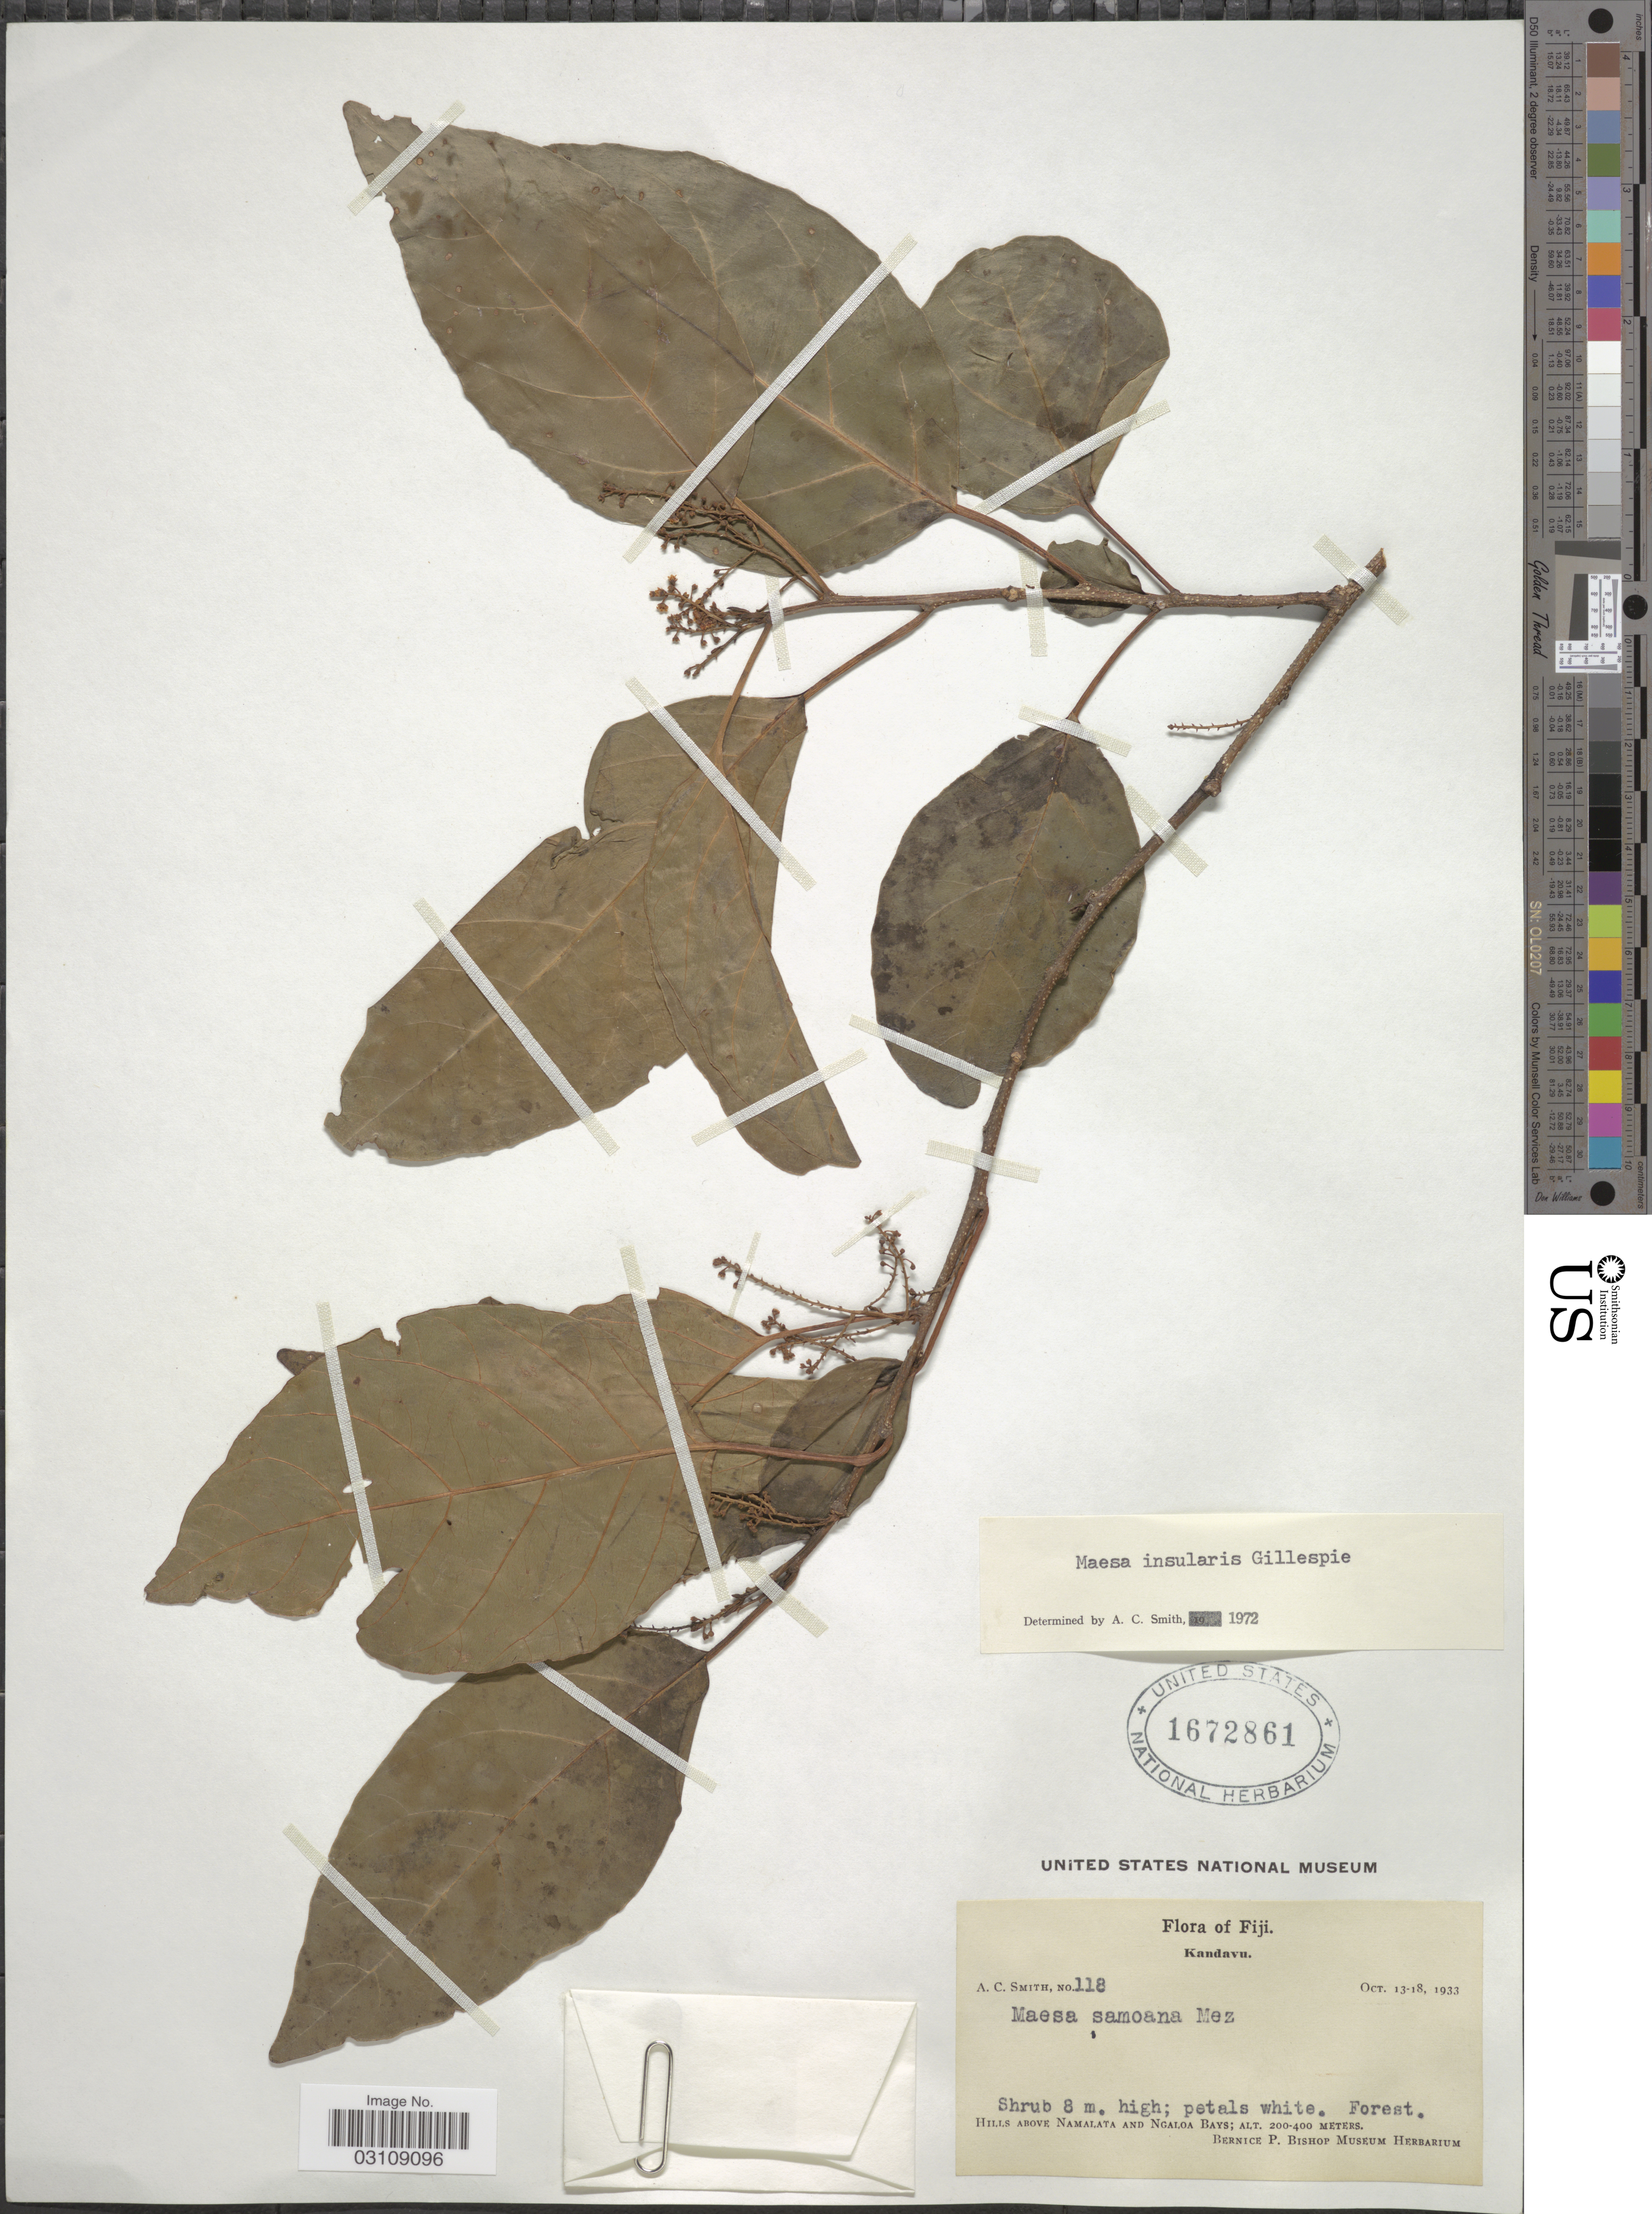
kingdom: Plantae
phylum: Tracheophyta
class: Magnoliopsida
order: Ericales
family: Primulaceae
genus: Maesa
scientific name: Maesa insularis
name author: Gillespie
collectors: A. C. Smith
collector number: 118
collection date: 1933-10-13/1933-10-18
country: Fiji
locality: Kandavu. Hills above Namalata and Ngaloa Bays.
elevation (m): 200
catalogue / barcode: US 1672861